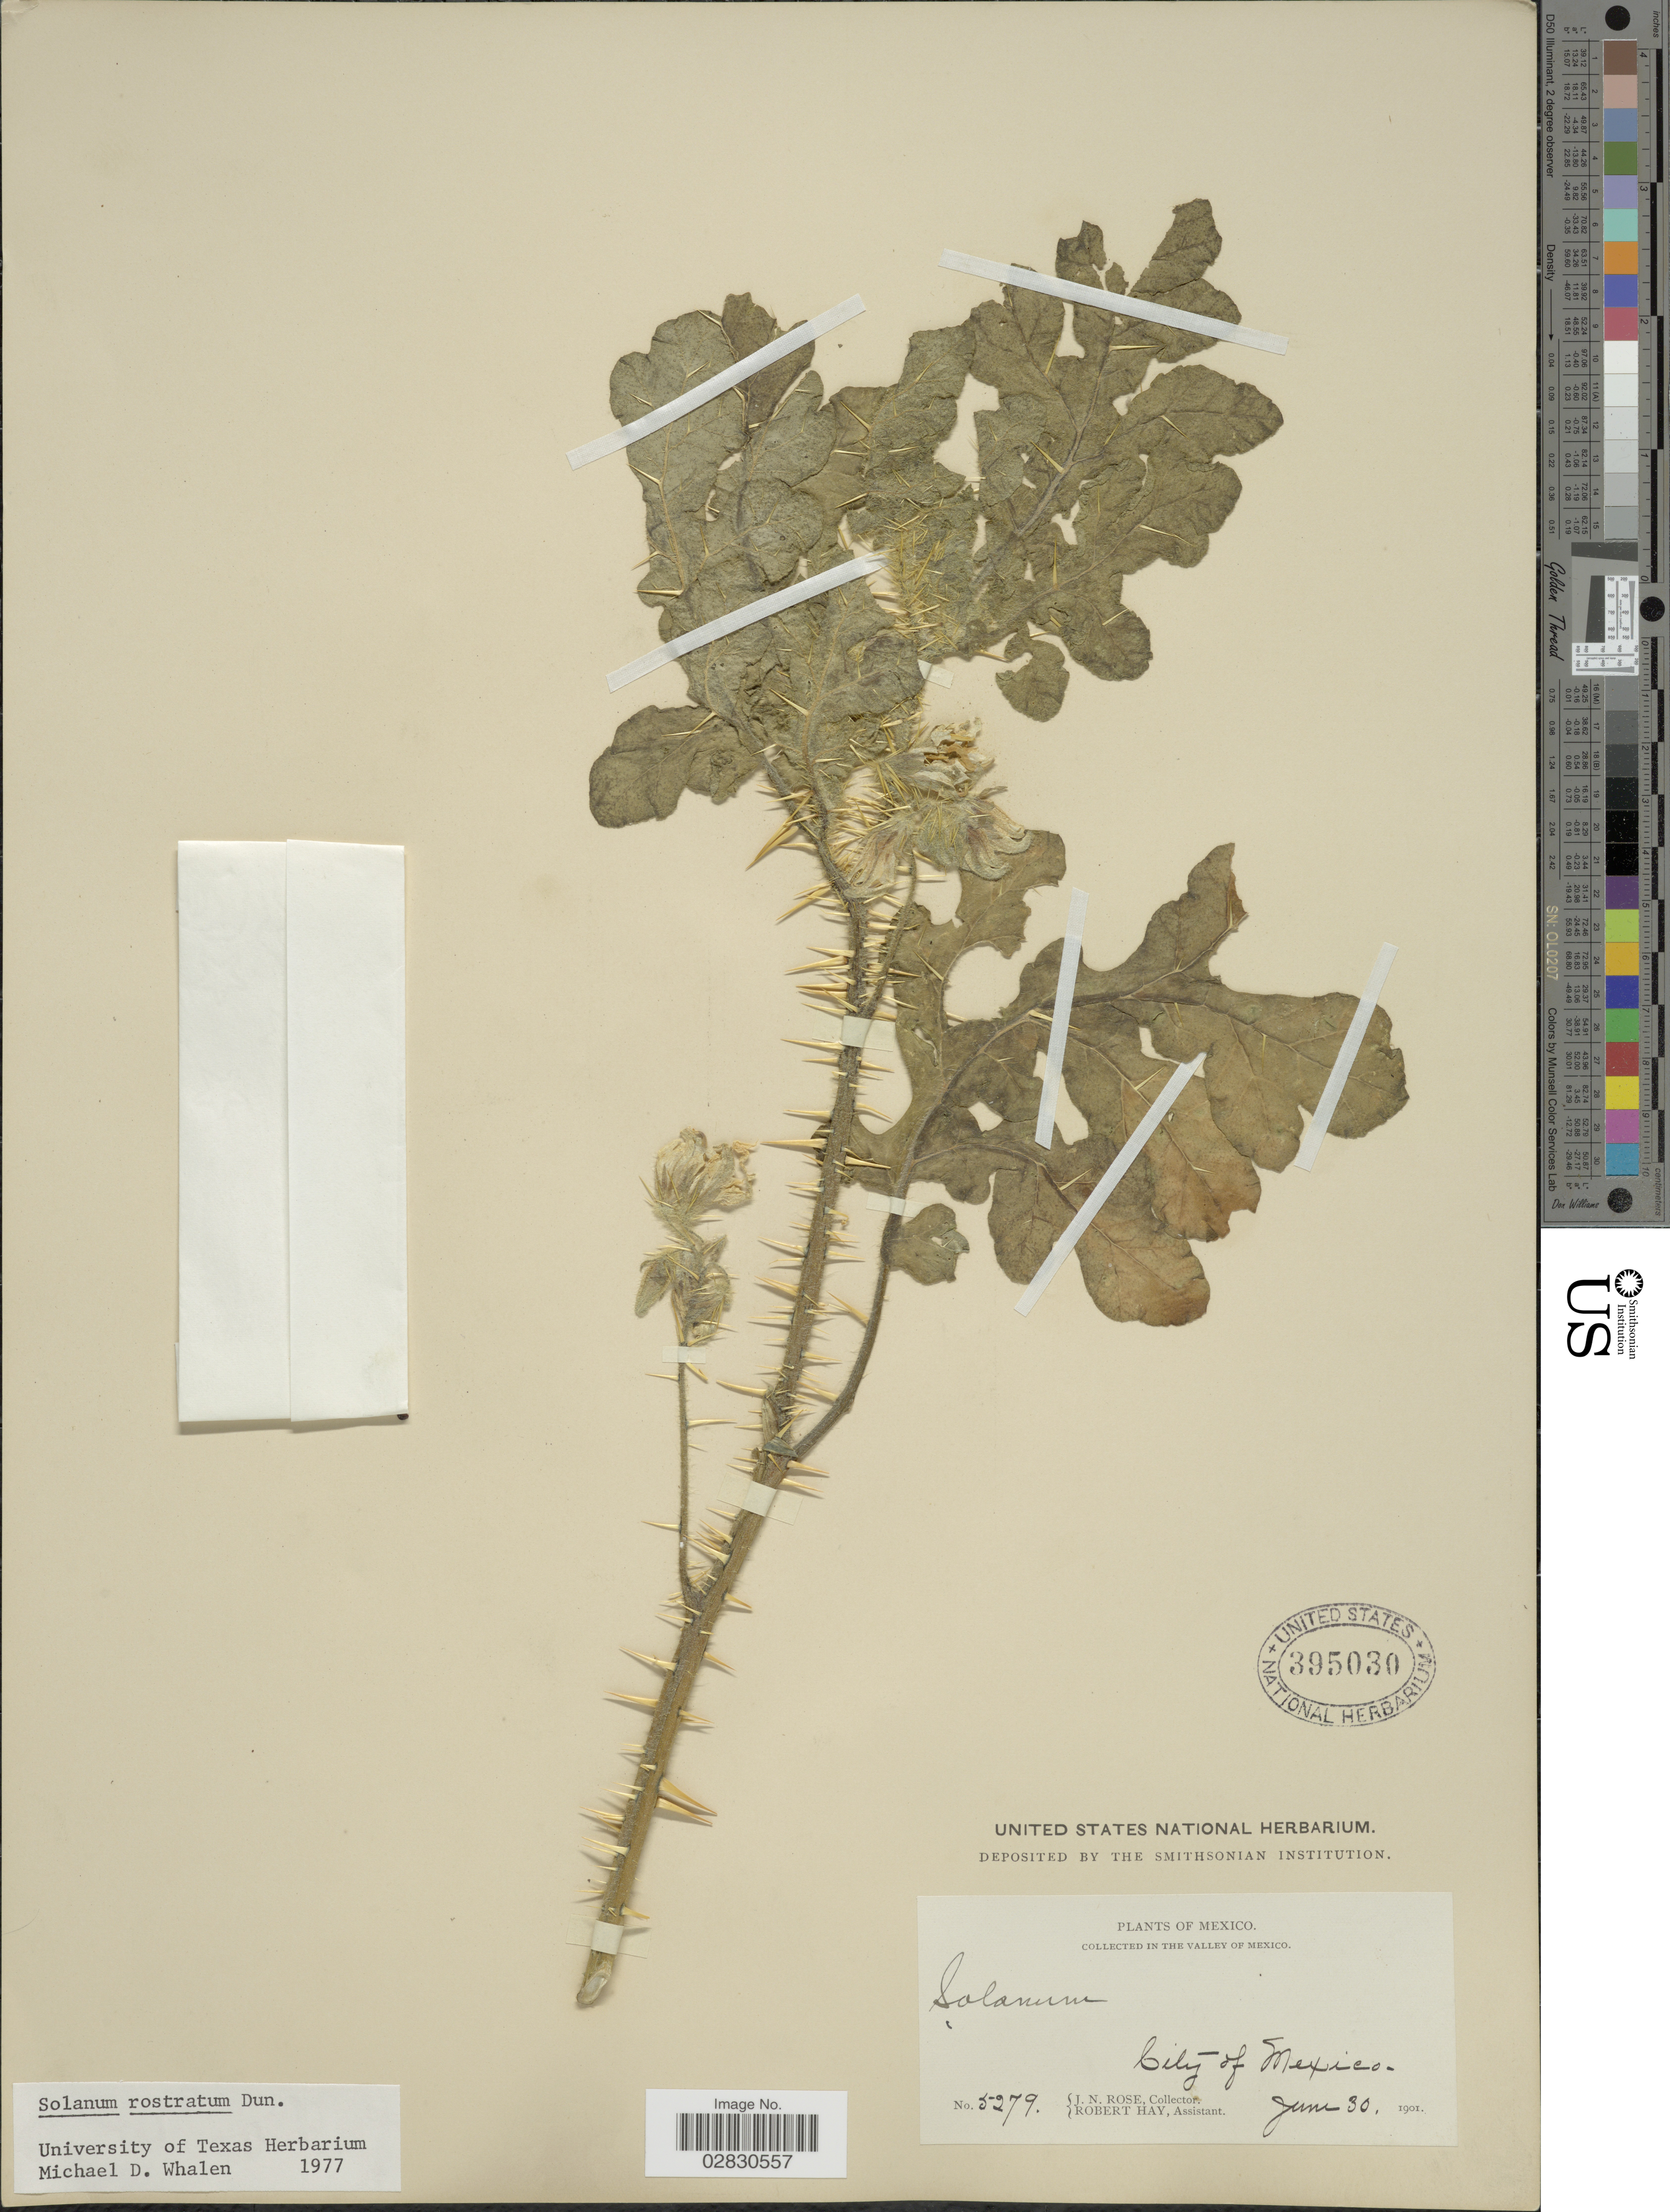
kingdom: Plantae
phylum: Tracheophyta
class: Magnoliopsida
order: Solanales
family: Solanaceae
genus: Solanum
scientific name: Solanum rostratum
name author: Dunal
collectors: J. N. Rose & R. H. Hay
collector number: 5279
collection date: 1901-06-30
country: Mexico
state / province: México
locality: Valley of Mexico. City of Mexico.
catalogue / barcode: US 395030